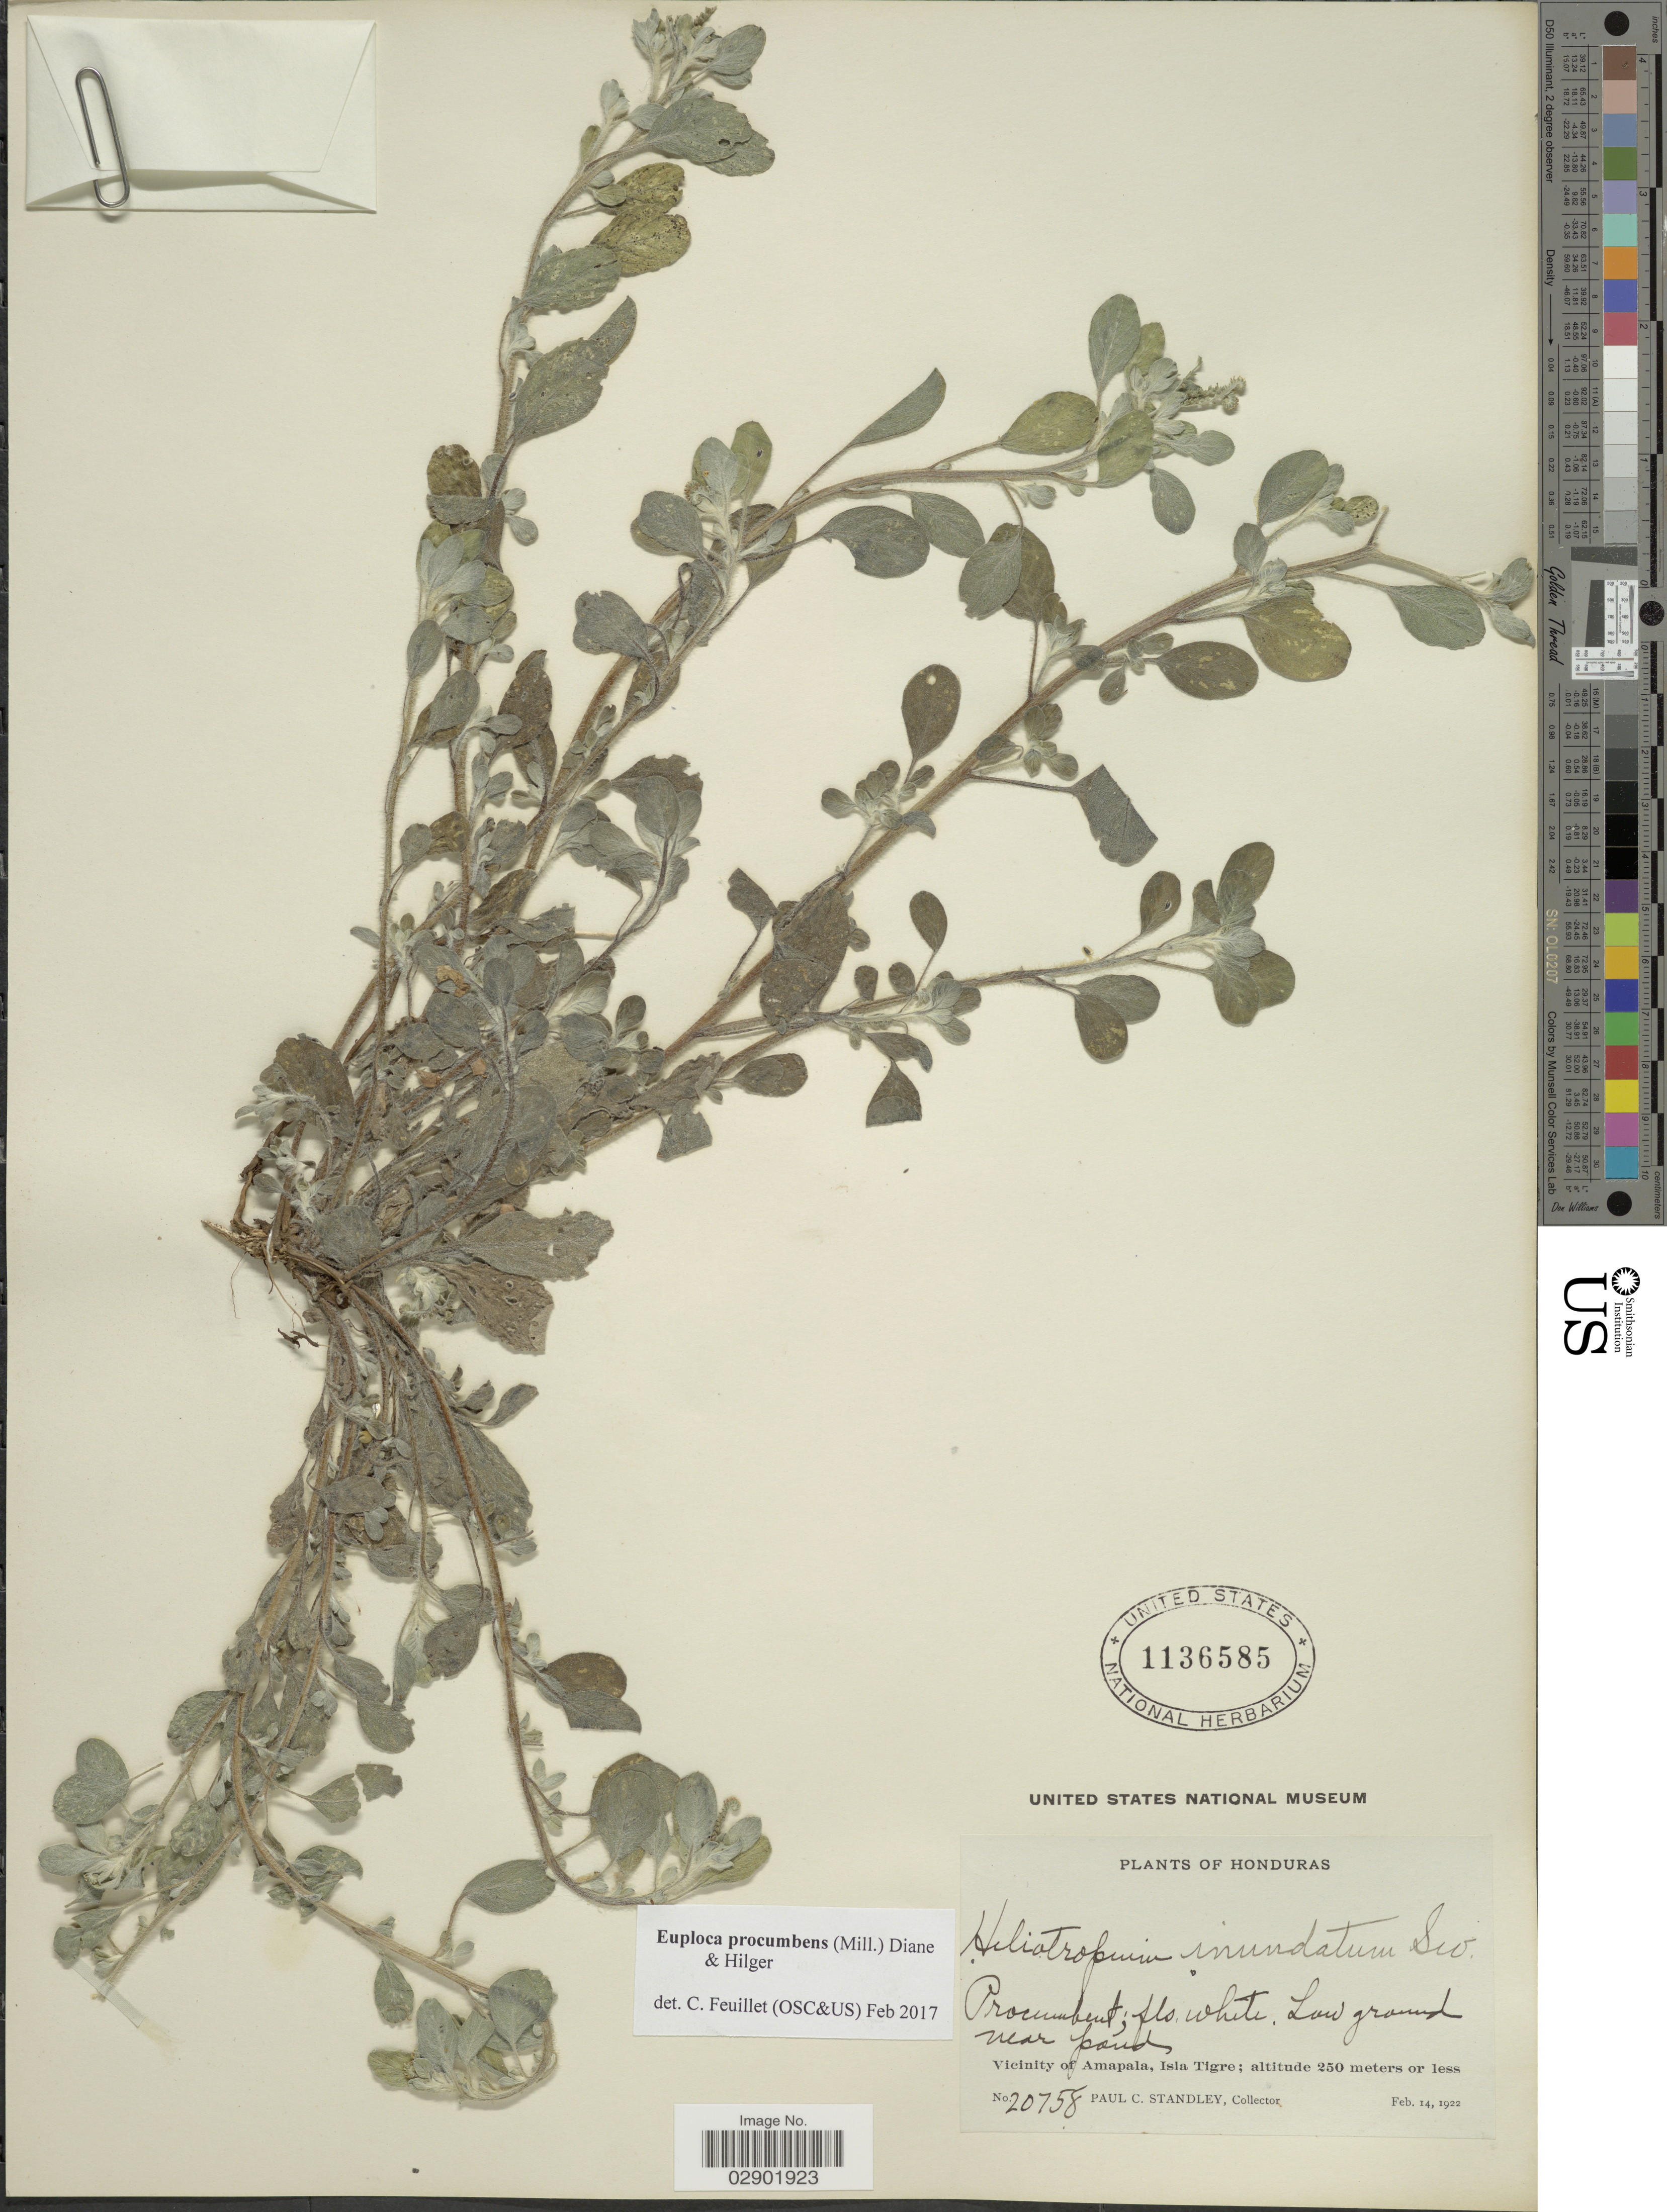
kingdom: Plantae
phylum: Tracheophyta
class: Magnoliopsida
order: Boraginales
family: Heliotropiaceae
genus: Euploca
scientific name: Euploca procumbens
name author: (Mill.) Diane & Hilger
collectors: P. C. Standley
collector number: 20758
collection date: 1922-02-14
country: Honduras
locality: Low ground near pond. Vicinity of Amapala, Isla Tigre.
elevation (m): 250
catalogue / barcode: US 1136585